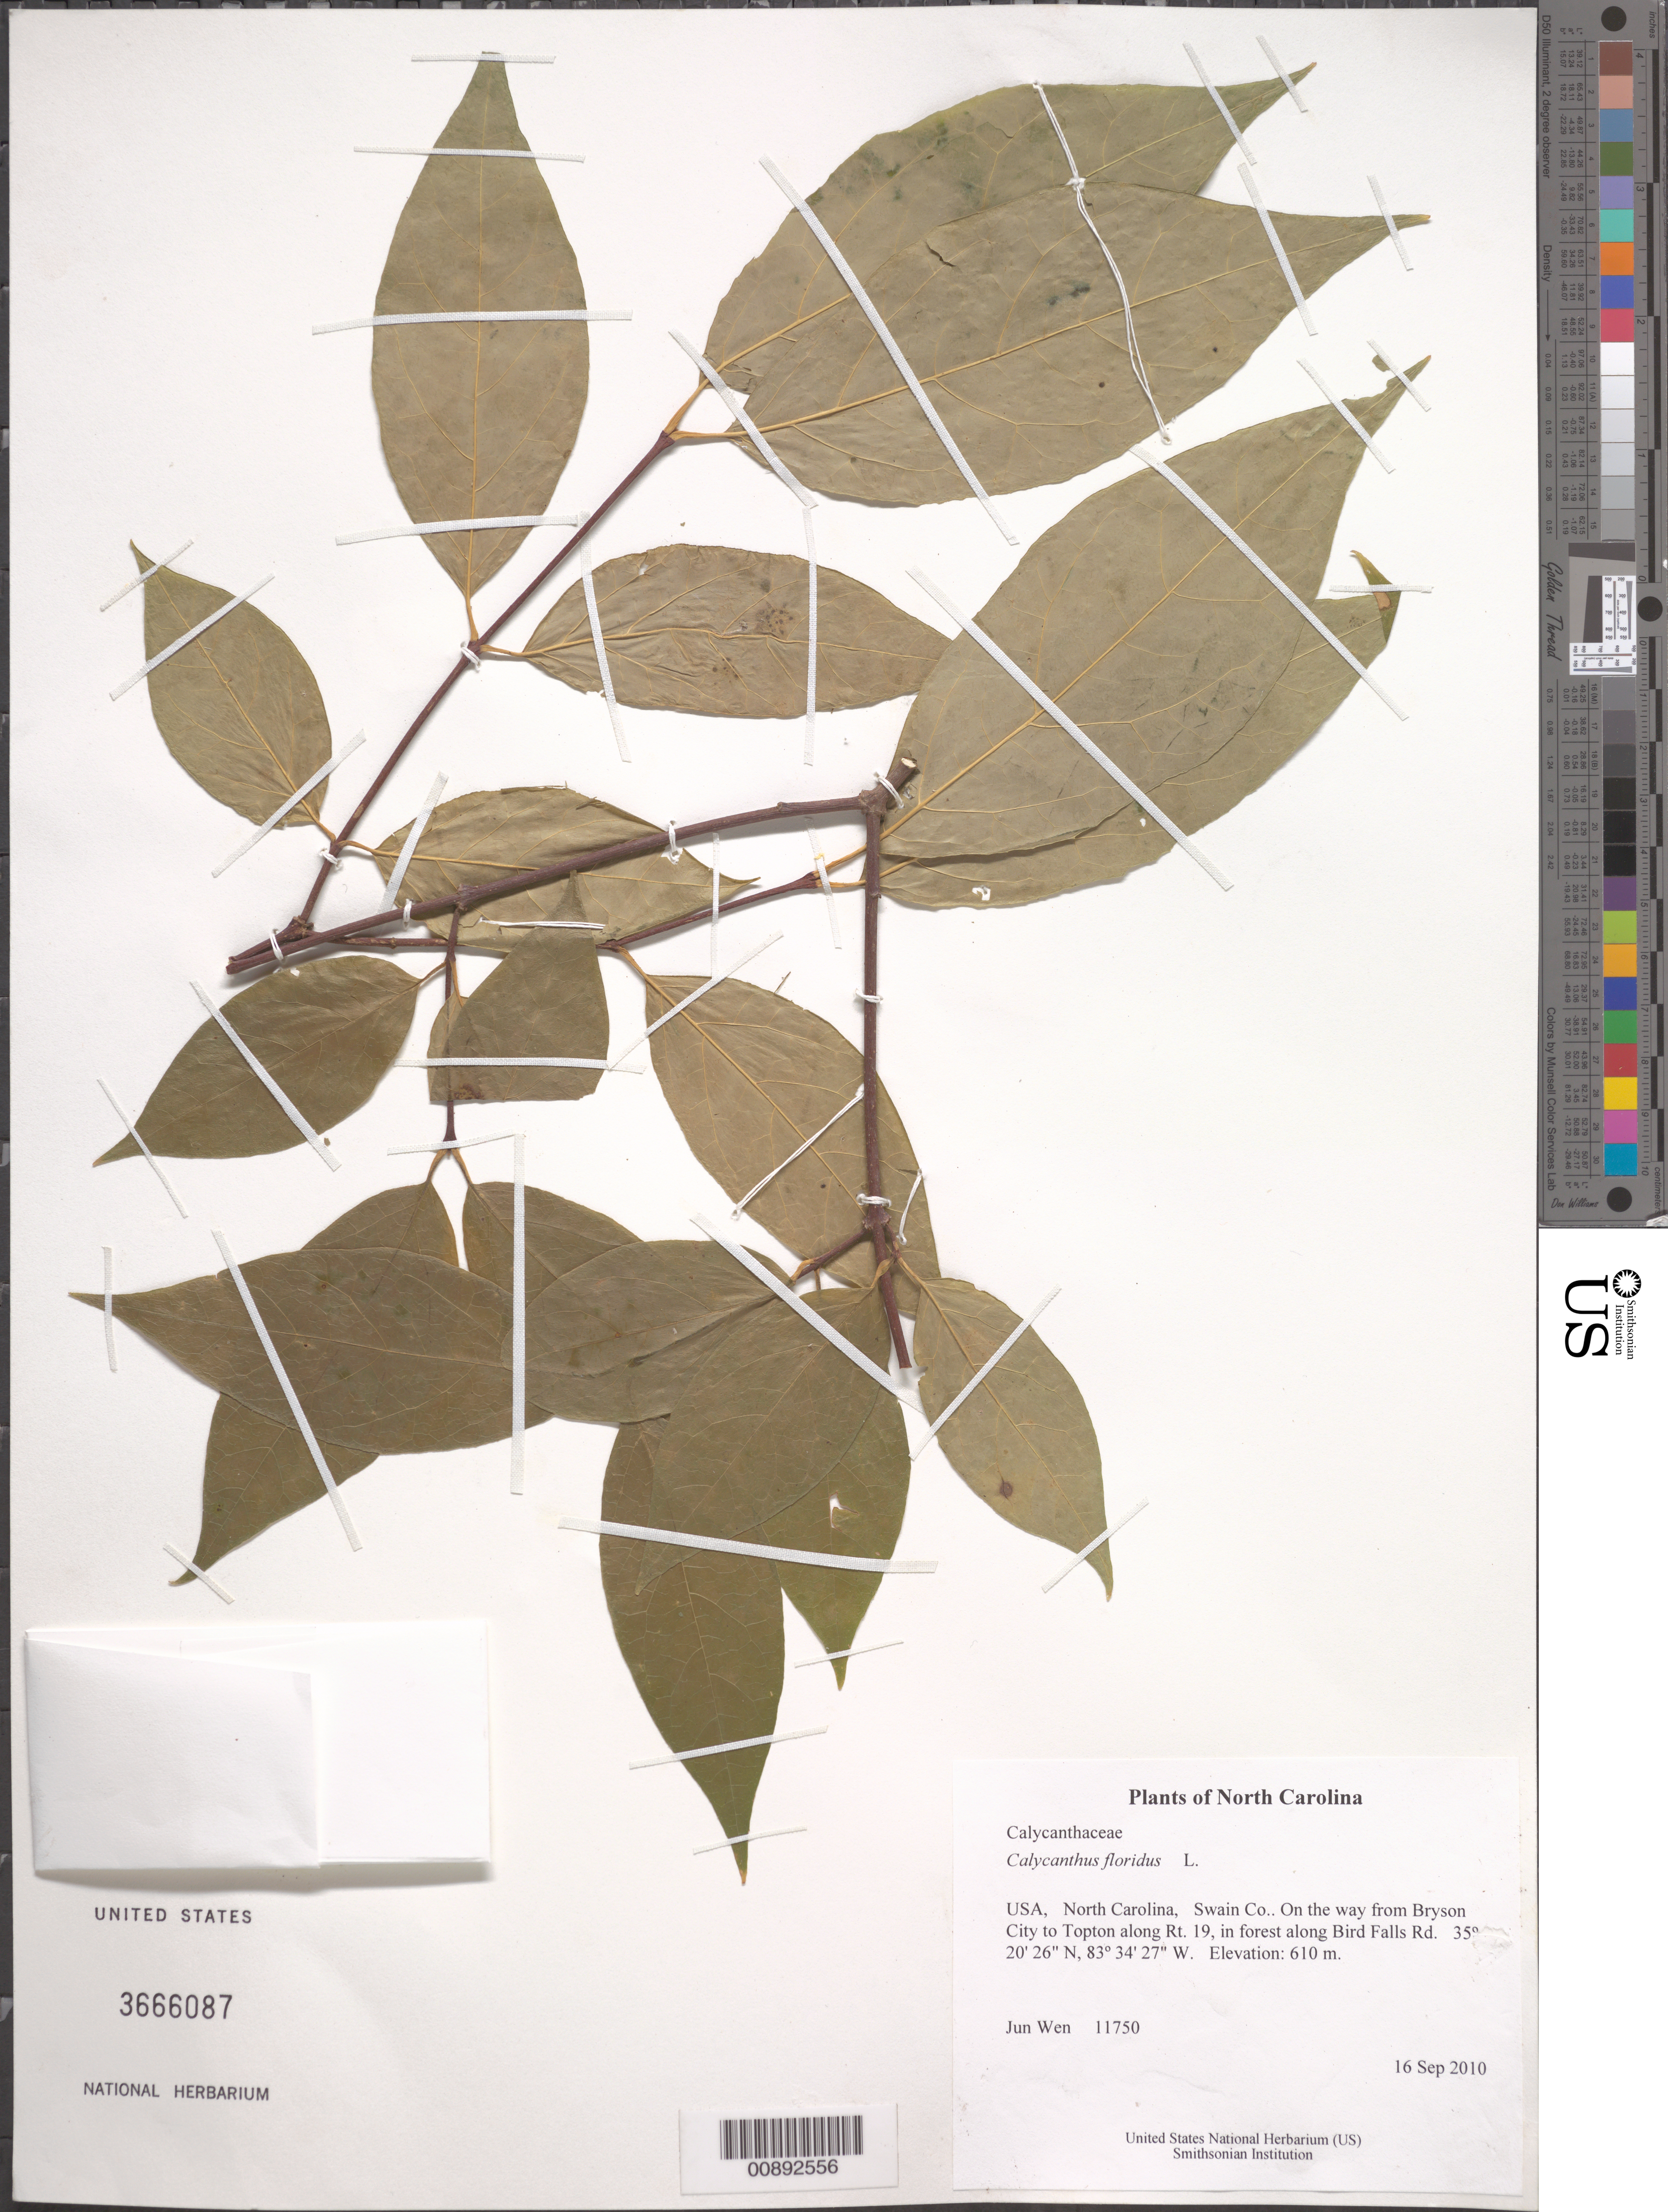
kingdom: Plantae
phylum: Tracheophyta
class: Magnoliopsida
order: Laurales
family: Calycanthaceae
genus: Calycanthus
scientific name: Calycanthus floridus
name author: L.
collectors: J. Wen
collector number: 11750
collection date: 2010-09-16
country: United States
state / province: North Carolina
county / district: Swain Co.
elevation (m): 610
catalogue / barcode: US 3666087